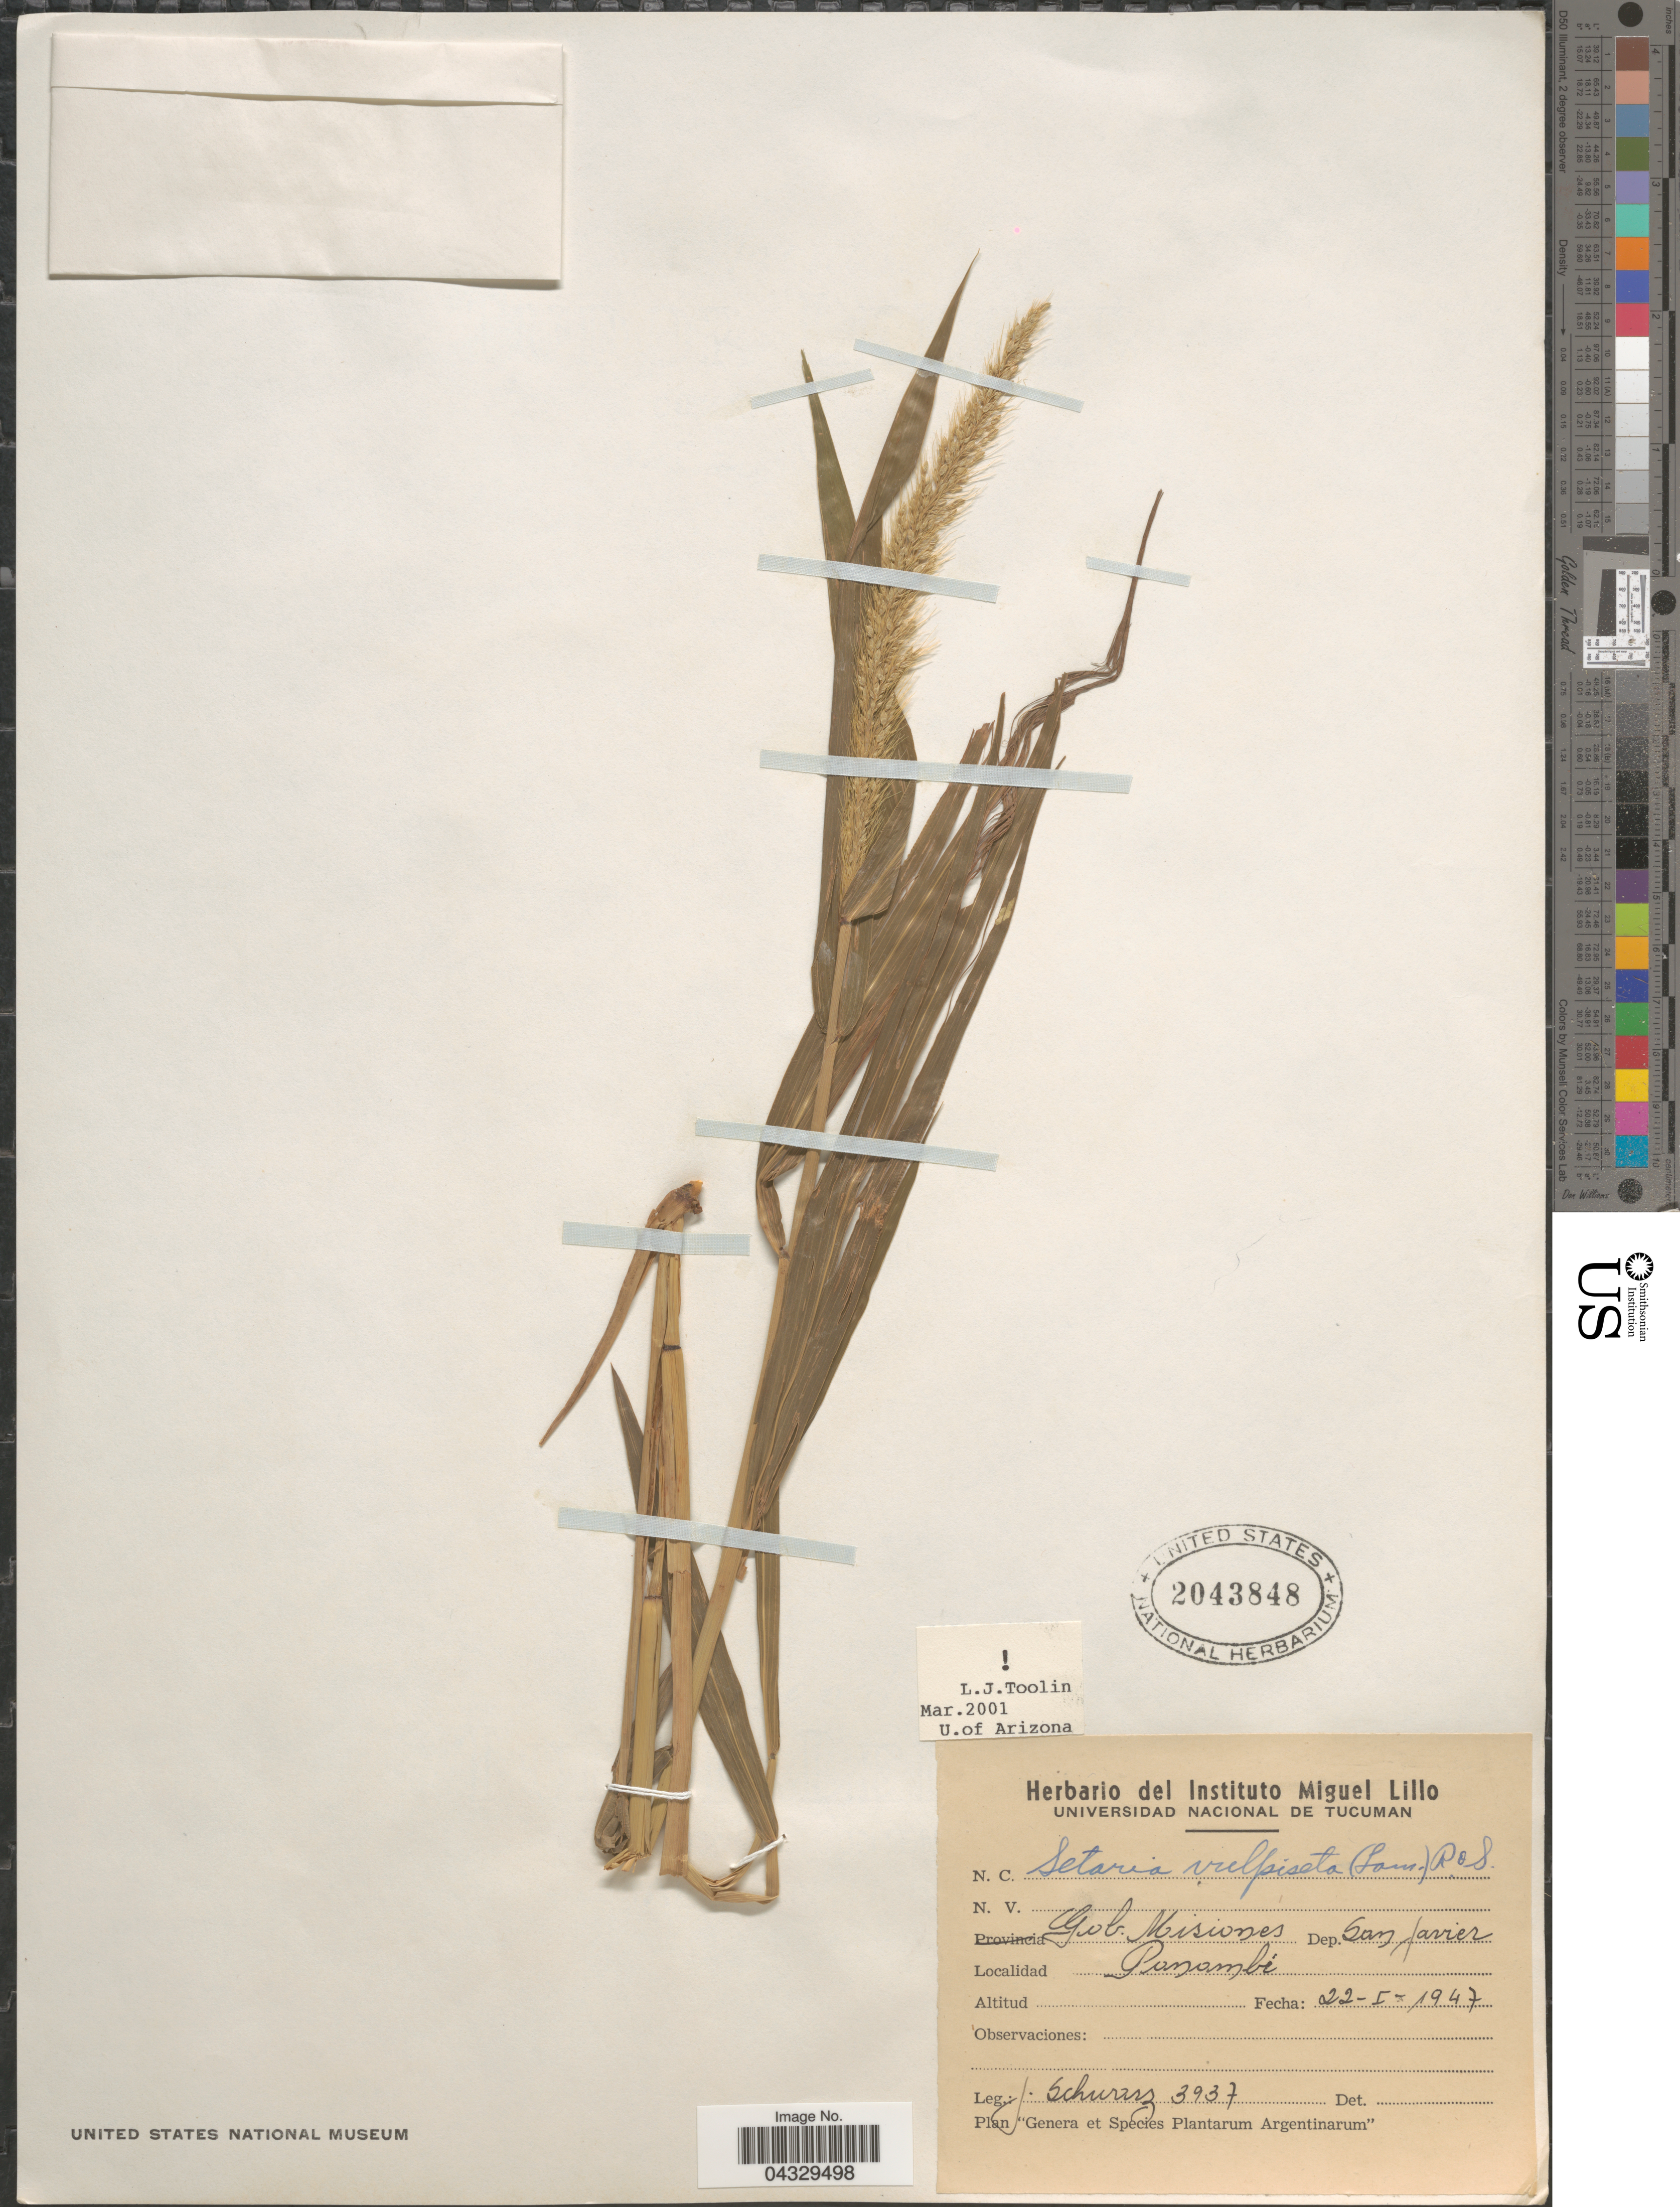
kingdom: Plantae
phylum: Tracheophyta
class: Liliopsida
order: Poales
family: Poaceae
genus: Setaria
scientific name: Setaria vulpiseta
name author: (Lam.) Roem. & Schult.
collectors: J. Schwarz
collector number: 3937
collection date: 1947-01-22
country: Argentina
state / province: Misiones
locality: Gob. Misiones Dep. San Javier. Panambi.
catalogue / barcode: US 2043848